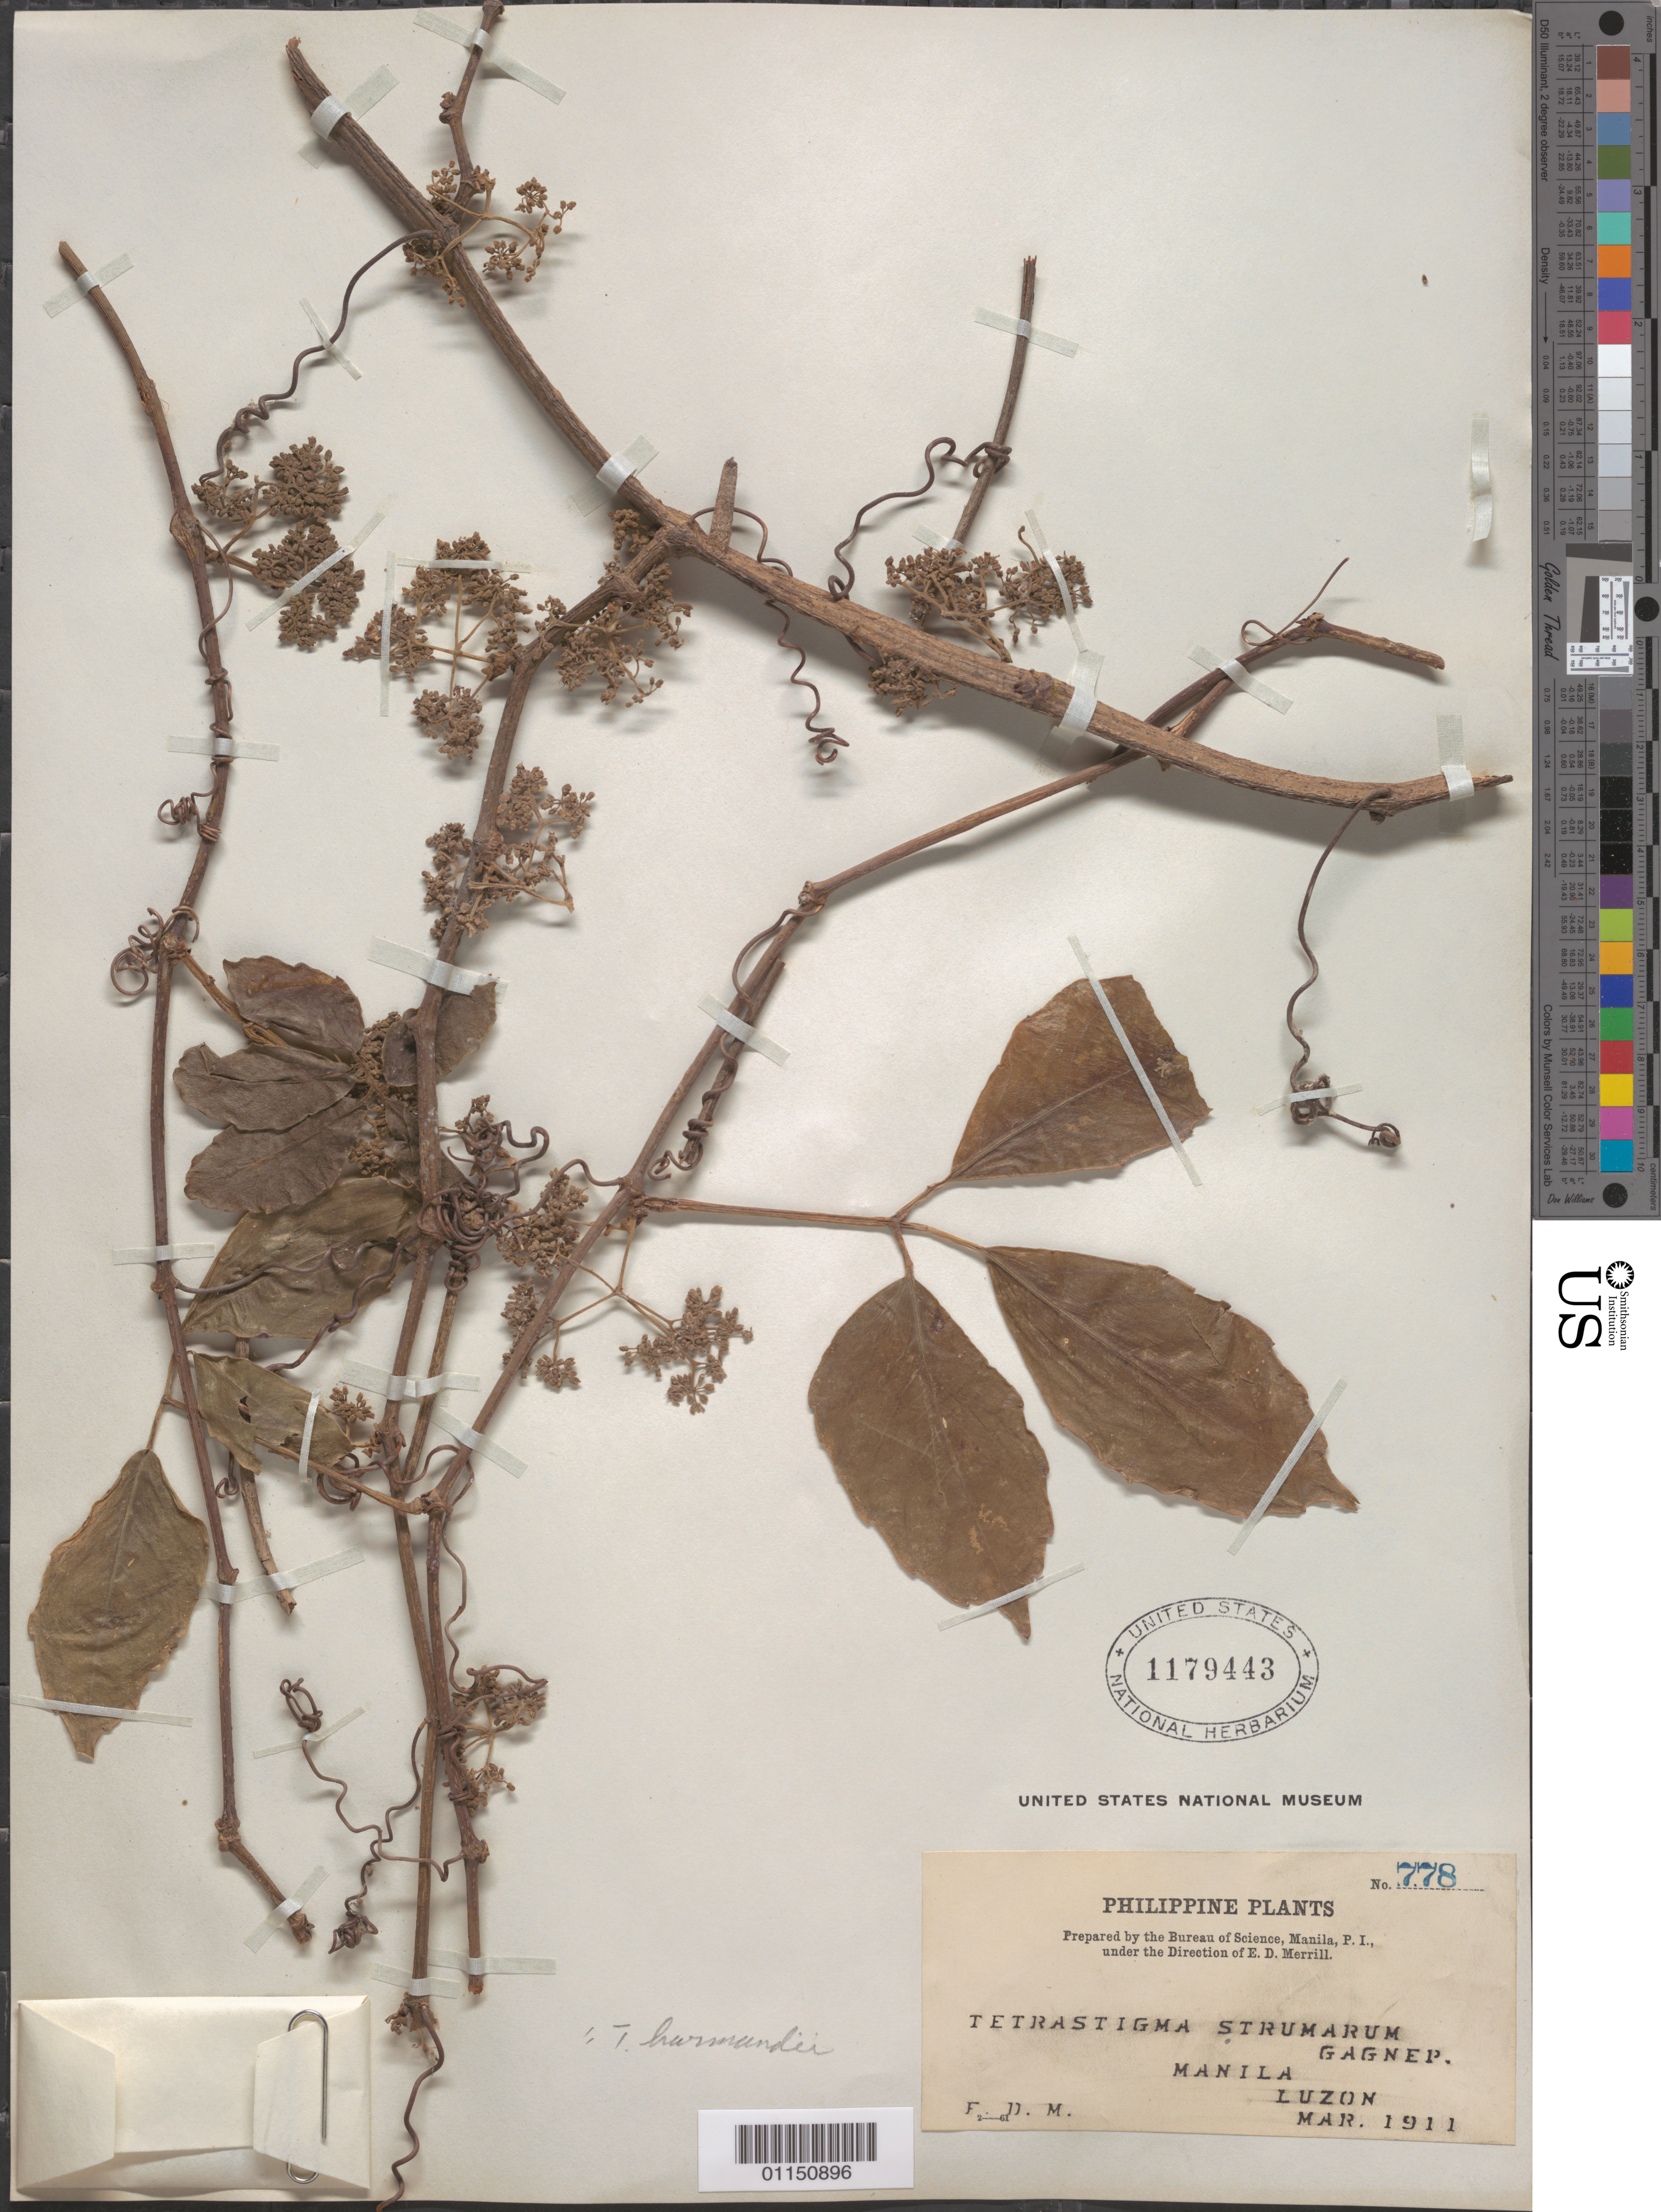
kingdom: Plantae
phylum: Tracheophyta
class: Magnoliopsida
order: Vitales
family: Vitaceae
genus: Tetrastigma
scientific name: Tetrastigma harmandii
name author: Planch.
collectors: E. D. Merrill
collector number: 778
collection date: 1911-03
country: Philippines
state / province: National Capital Region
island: Luzon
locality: Manila, Luzon central.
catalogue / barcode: US 1179443